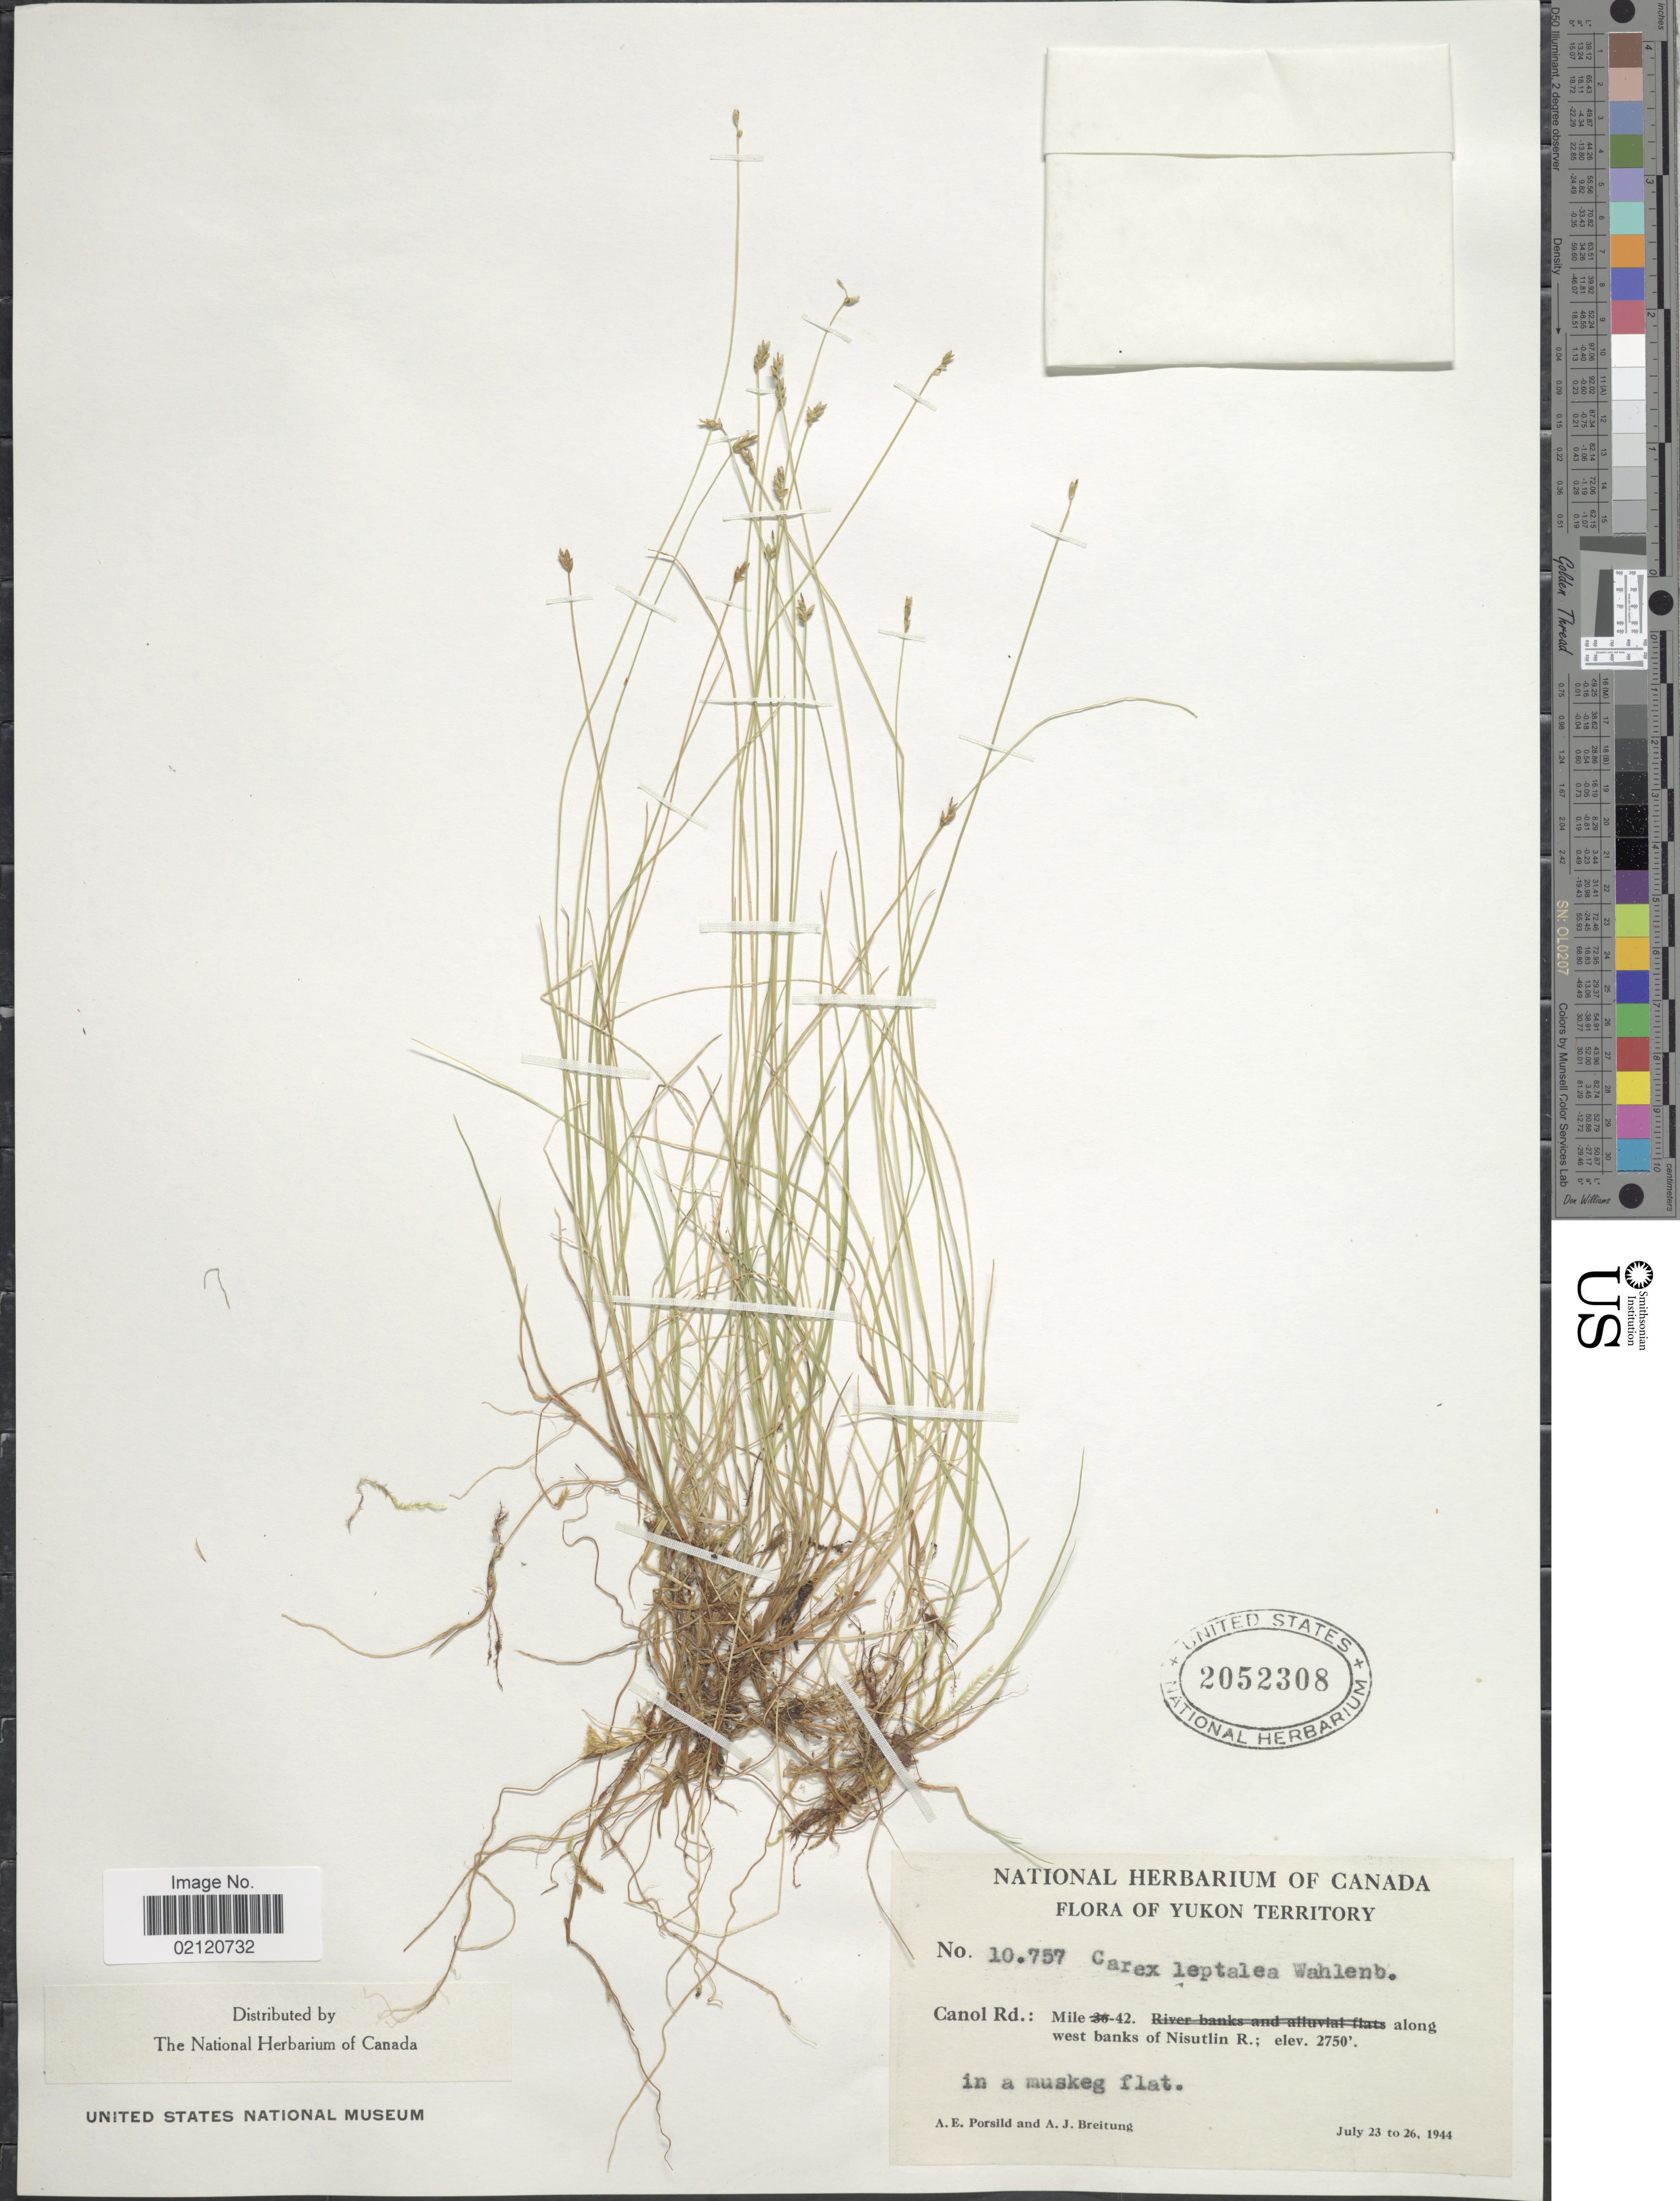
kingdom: Plantae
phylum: Tracheophyta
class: Liliopsida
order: Poales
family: Cyperaceae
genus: Carex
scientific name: Carex leptalea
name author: Wahlenb.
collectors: A. E. Porsild & A. Breitung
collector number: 10757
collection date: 1944-07-23/1944-07-26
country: Canada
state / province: Yukon Territory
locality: Canol Rd.: Mile 42 along west banks of Nisutlin R.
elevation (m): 838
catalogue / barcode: US 2052308